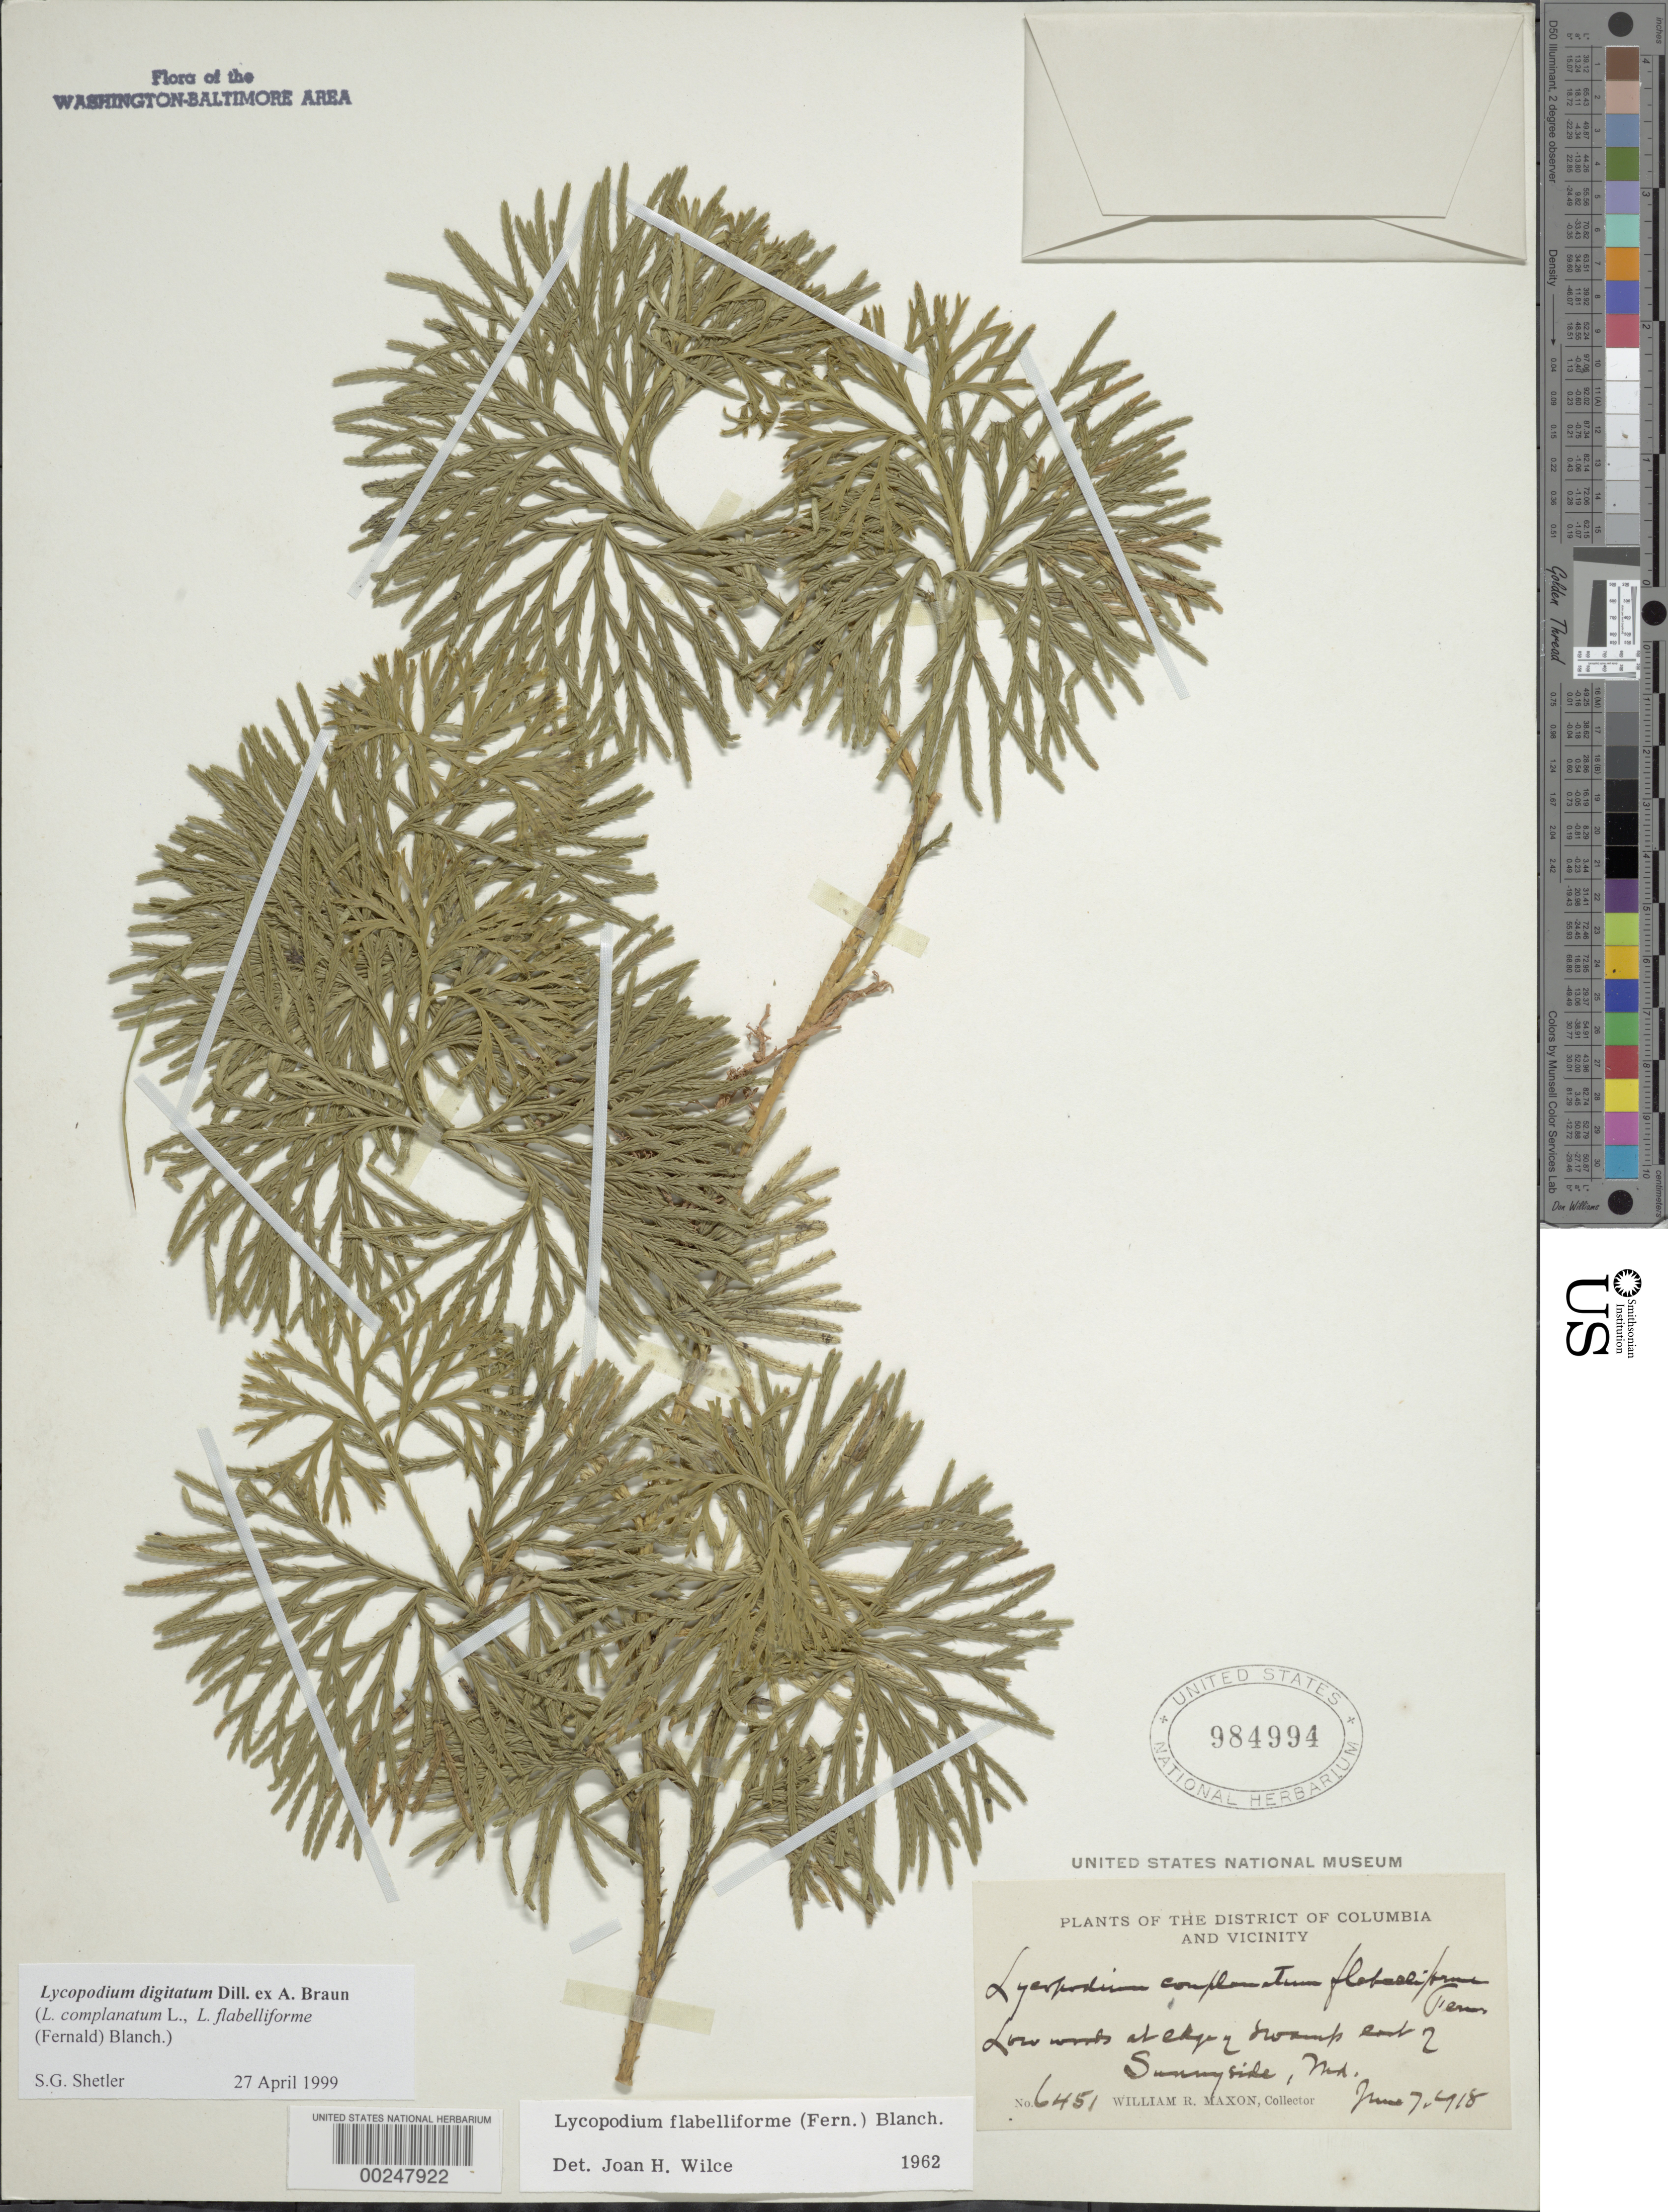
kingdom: Plantae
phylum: Tracheophyta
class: Lycopodiopsida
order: Lycopodiales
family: Lycopodiaceae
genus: Diphasiastrum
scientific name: Diphasiastrum digitatum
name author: (Dill. ex A. Braun) Holub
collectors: W. R. Maxon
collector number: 6451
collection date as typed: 07 Jun 1918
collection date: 1918-06-07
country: United States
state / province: Maryland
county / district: Prince George's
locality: Sunnyside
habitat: Low woods at edge of swamp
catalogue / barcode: US 984994